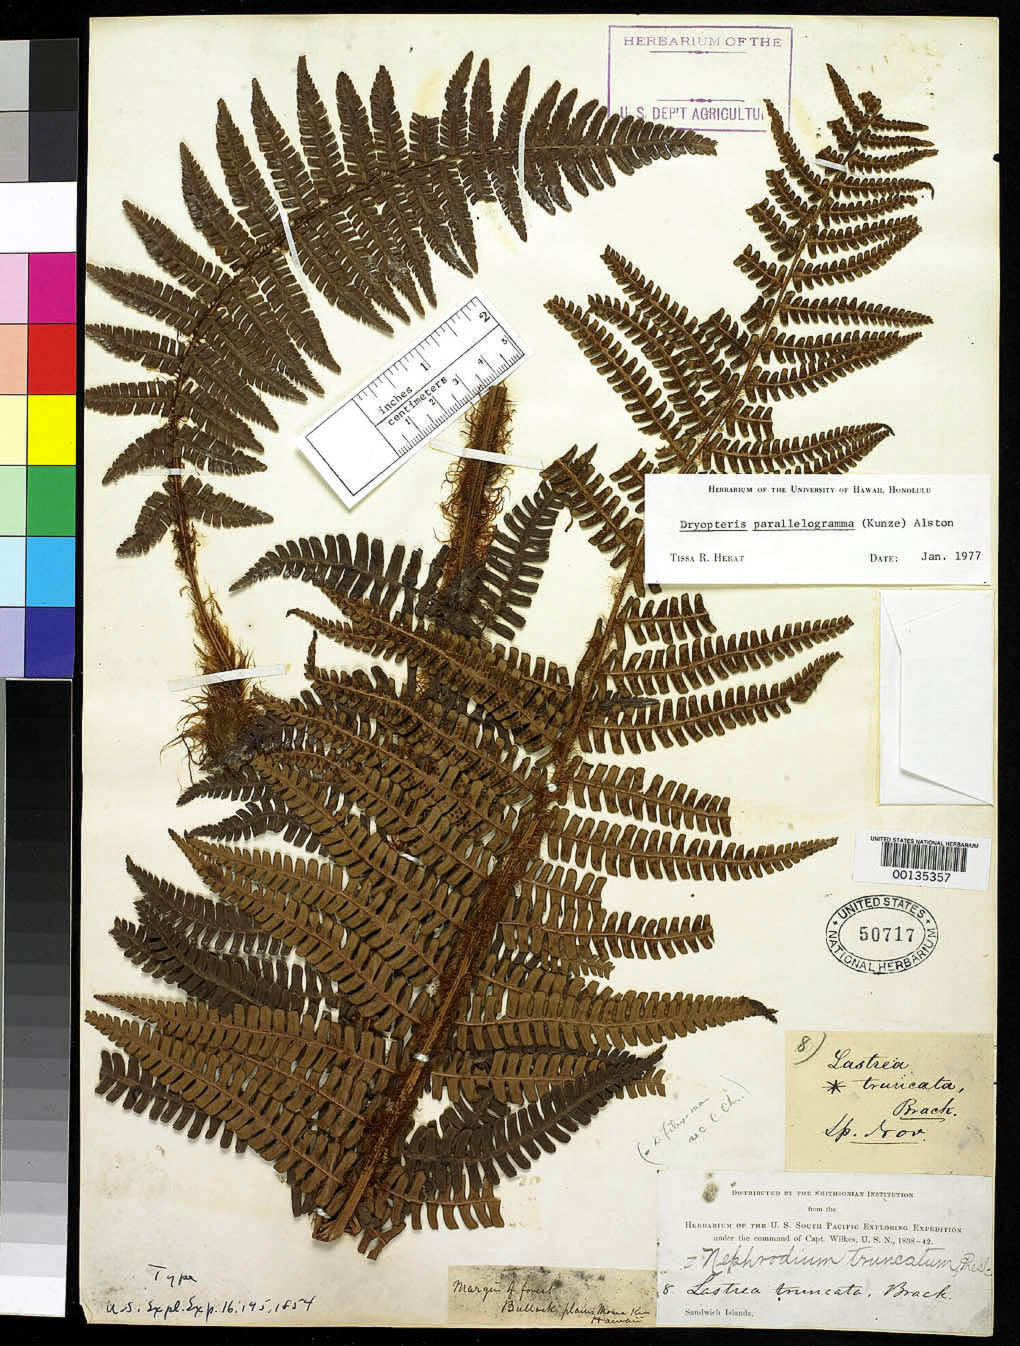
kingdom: Plantae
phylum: Tracheophyta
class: Polypodiopsida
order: Polypodiales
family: Thelypteridaceae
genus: Lastrea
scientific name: Lastrea truncata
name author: Brack. in Wilkes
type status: Lectotype; Type Collection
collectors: Wilkes Explor. Exped.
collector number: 8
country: United States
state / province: Hawaii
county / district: Maui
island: Maui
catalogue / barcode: US 50717